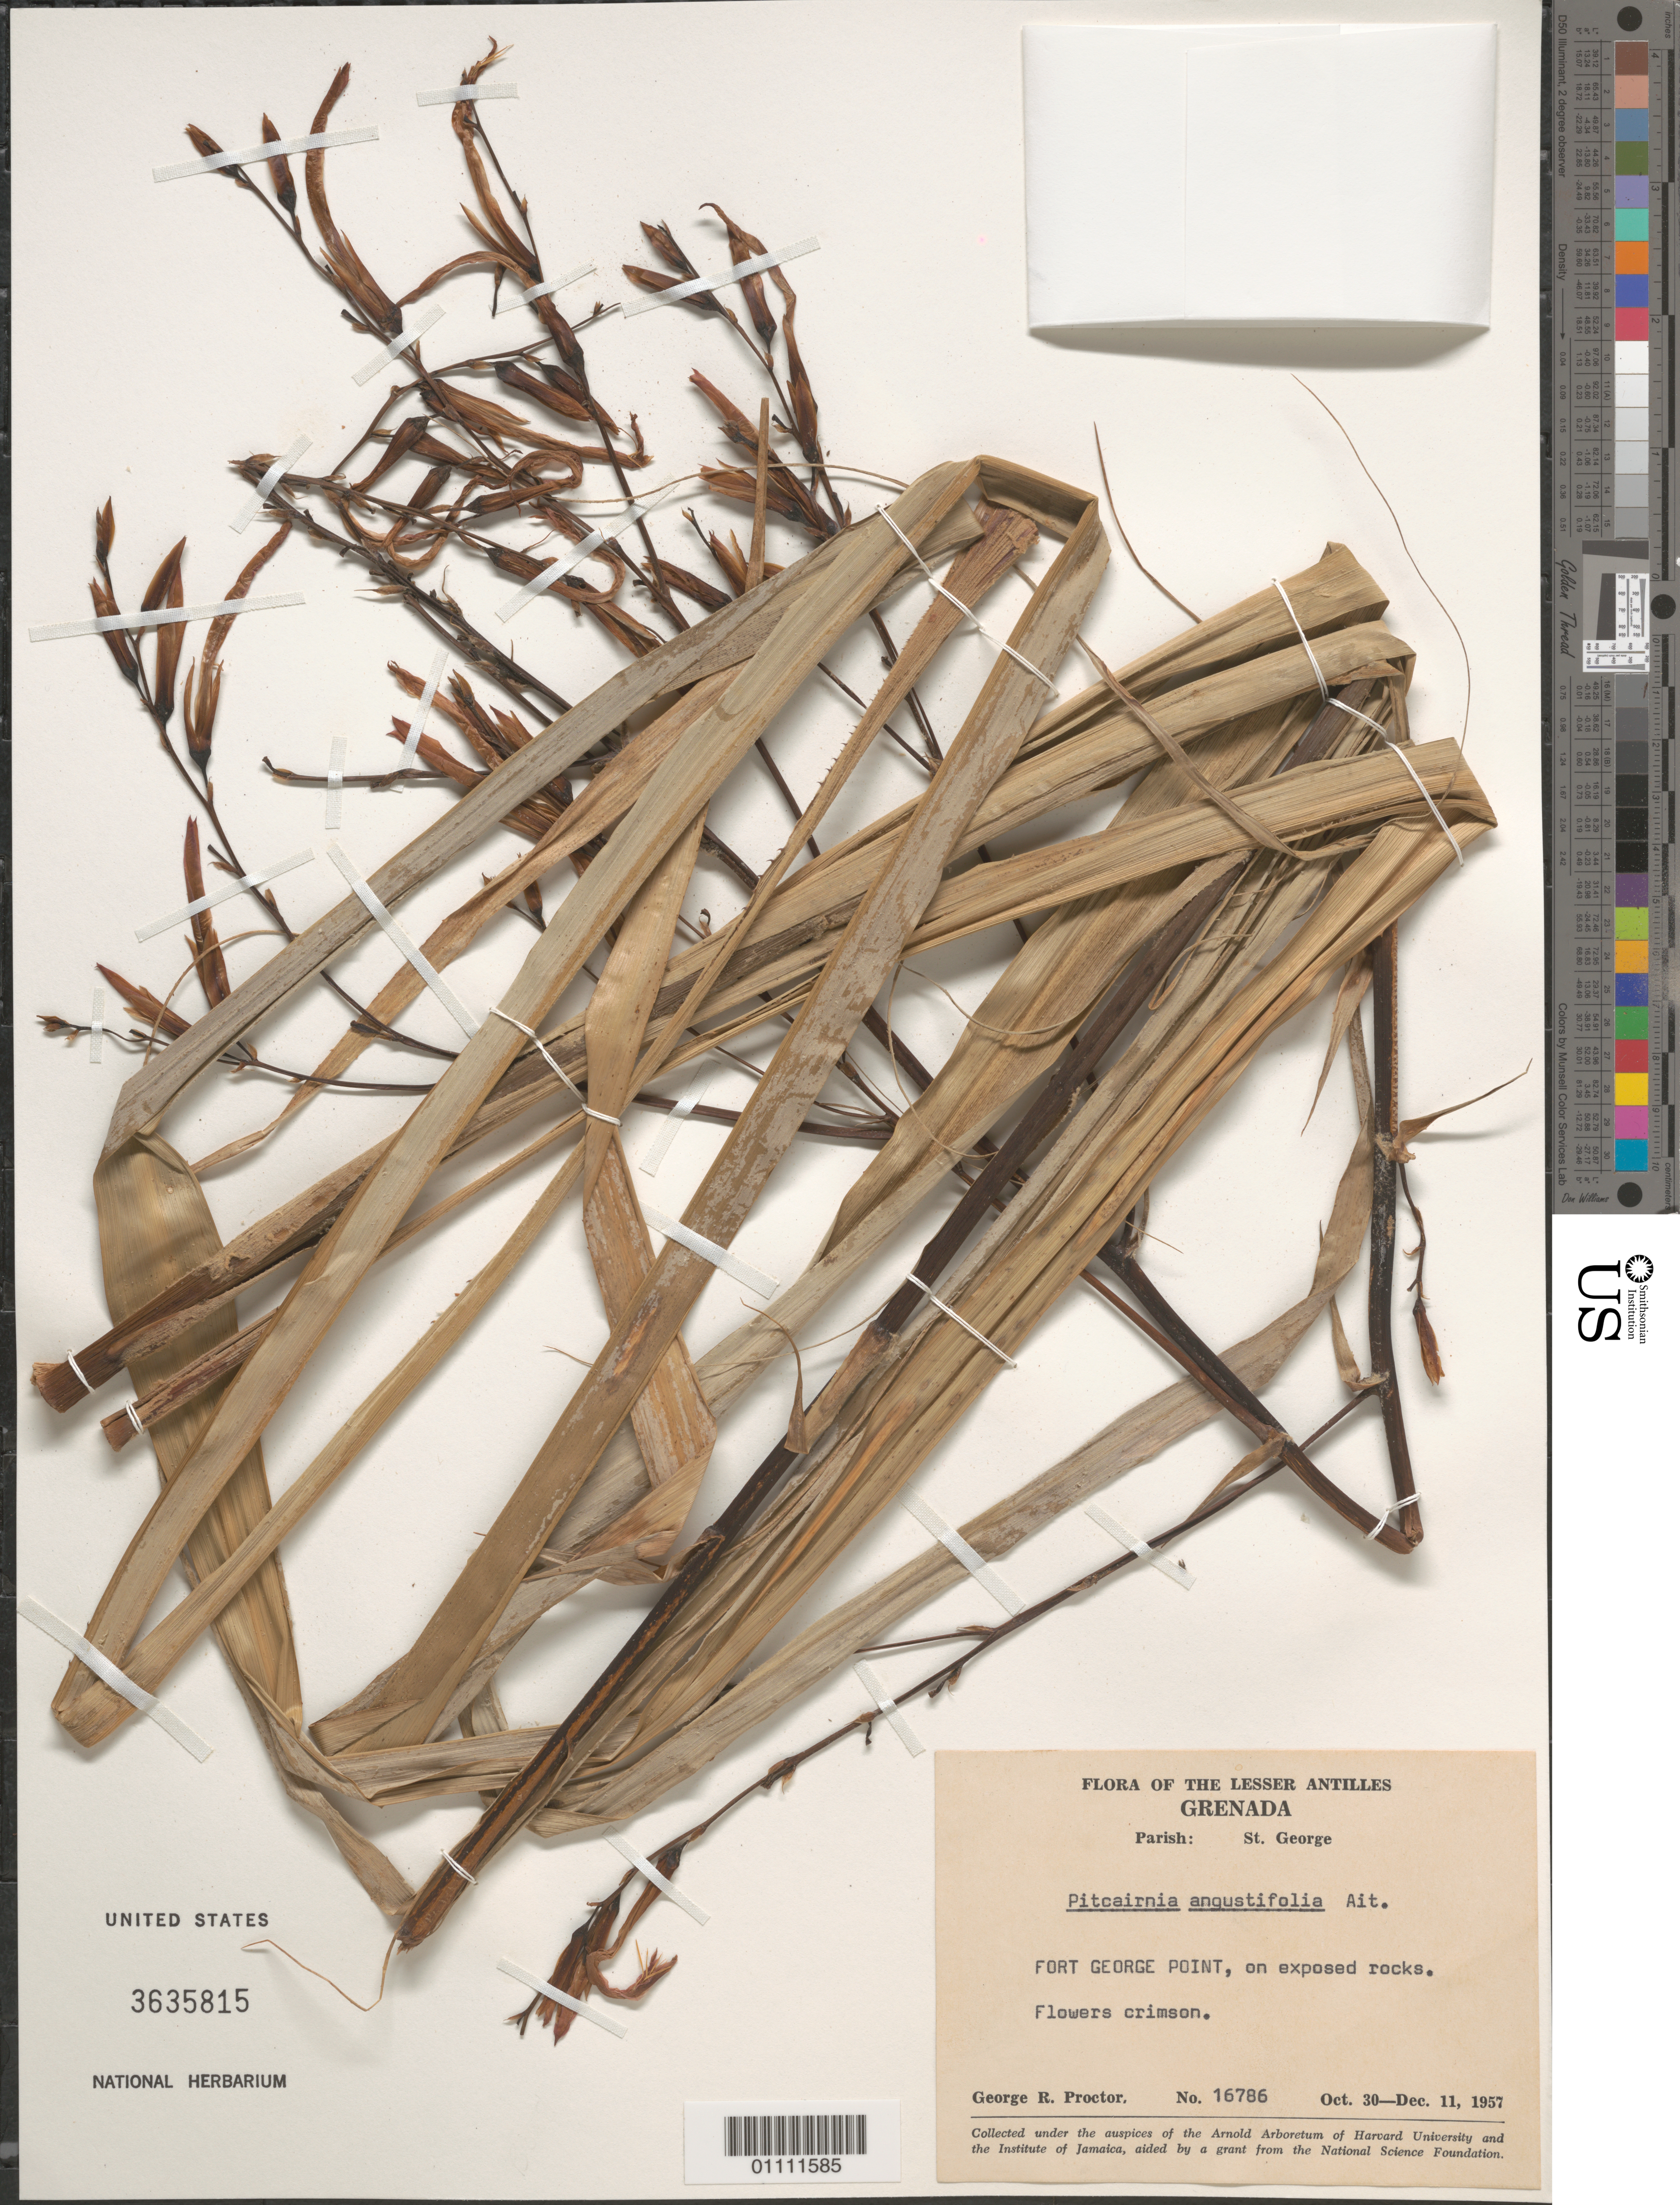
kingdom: Plantae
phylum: Tracheophyta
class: Liliopsida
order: Poales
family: Bromeliaceae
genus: Pitcairnia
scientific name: Pitcairnia angustifolia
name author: Sol. ex Aiton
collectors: G. R. Proctor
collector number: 16786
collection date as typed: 30 Oct 1957 to 11 Dec 1957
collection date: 1957-10-30/1957-12-11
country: Grenada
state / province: Saint George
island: Grenada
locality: Fort George Point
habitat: On exposed rocks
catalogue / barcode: US 3635815